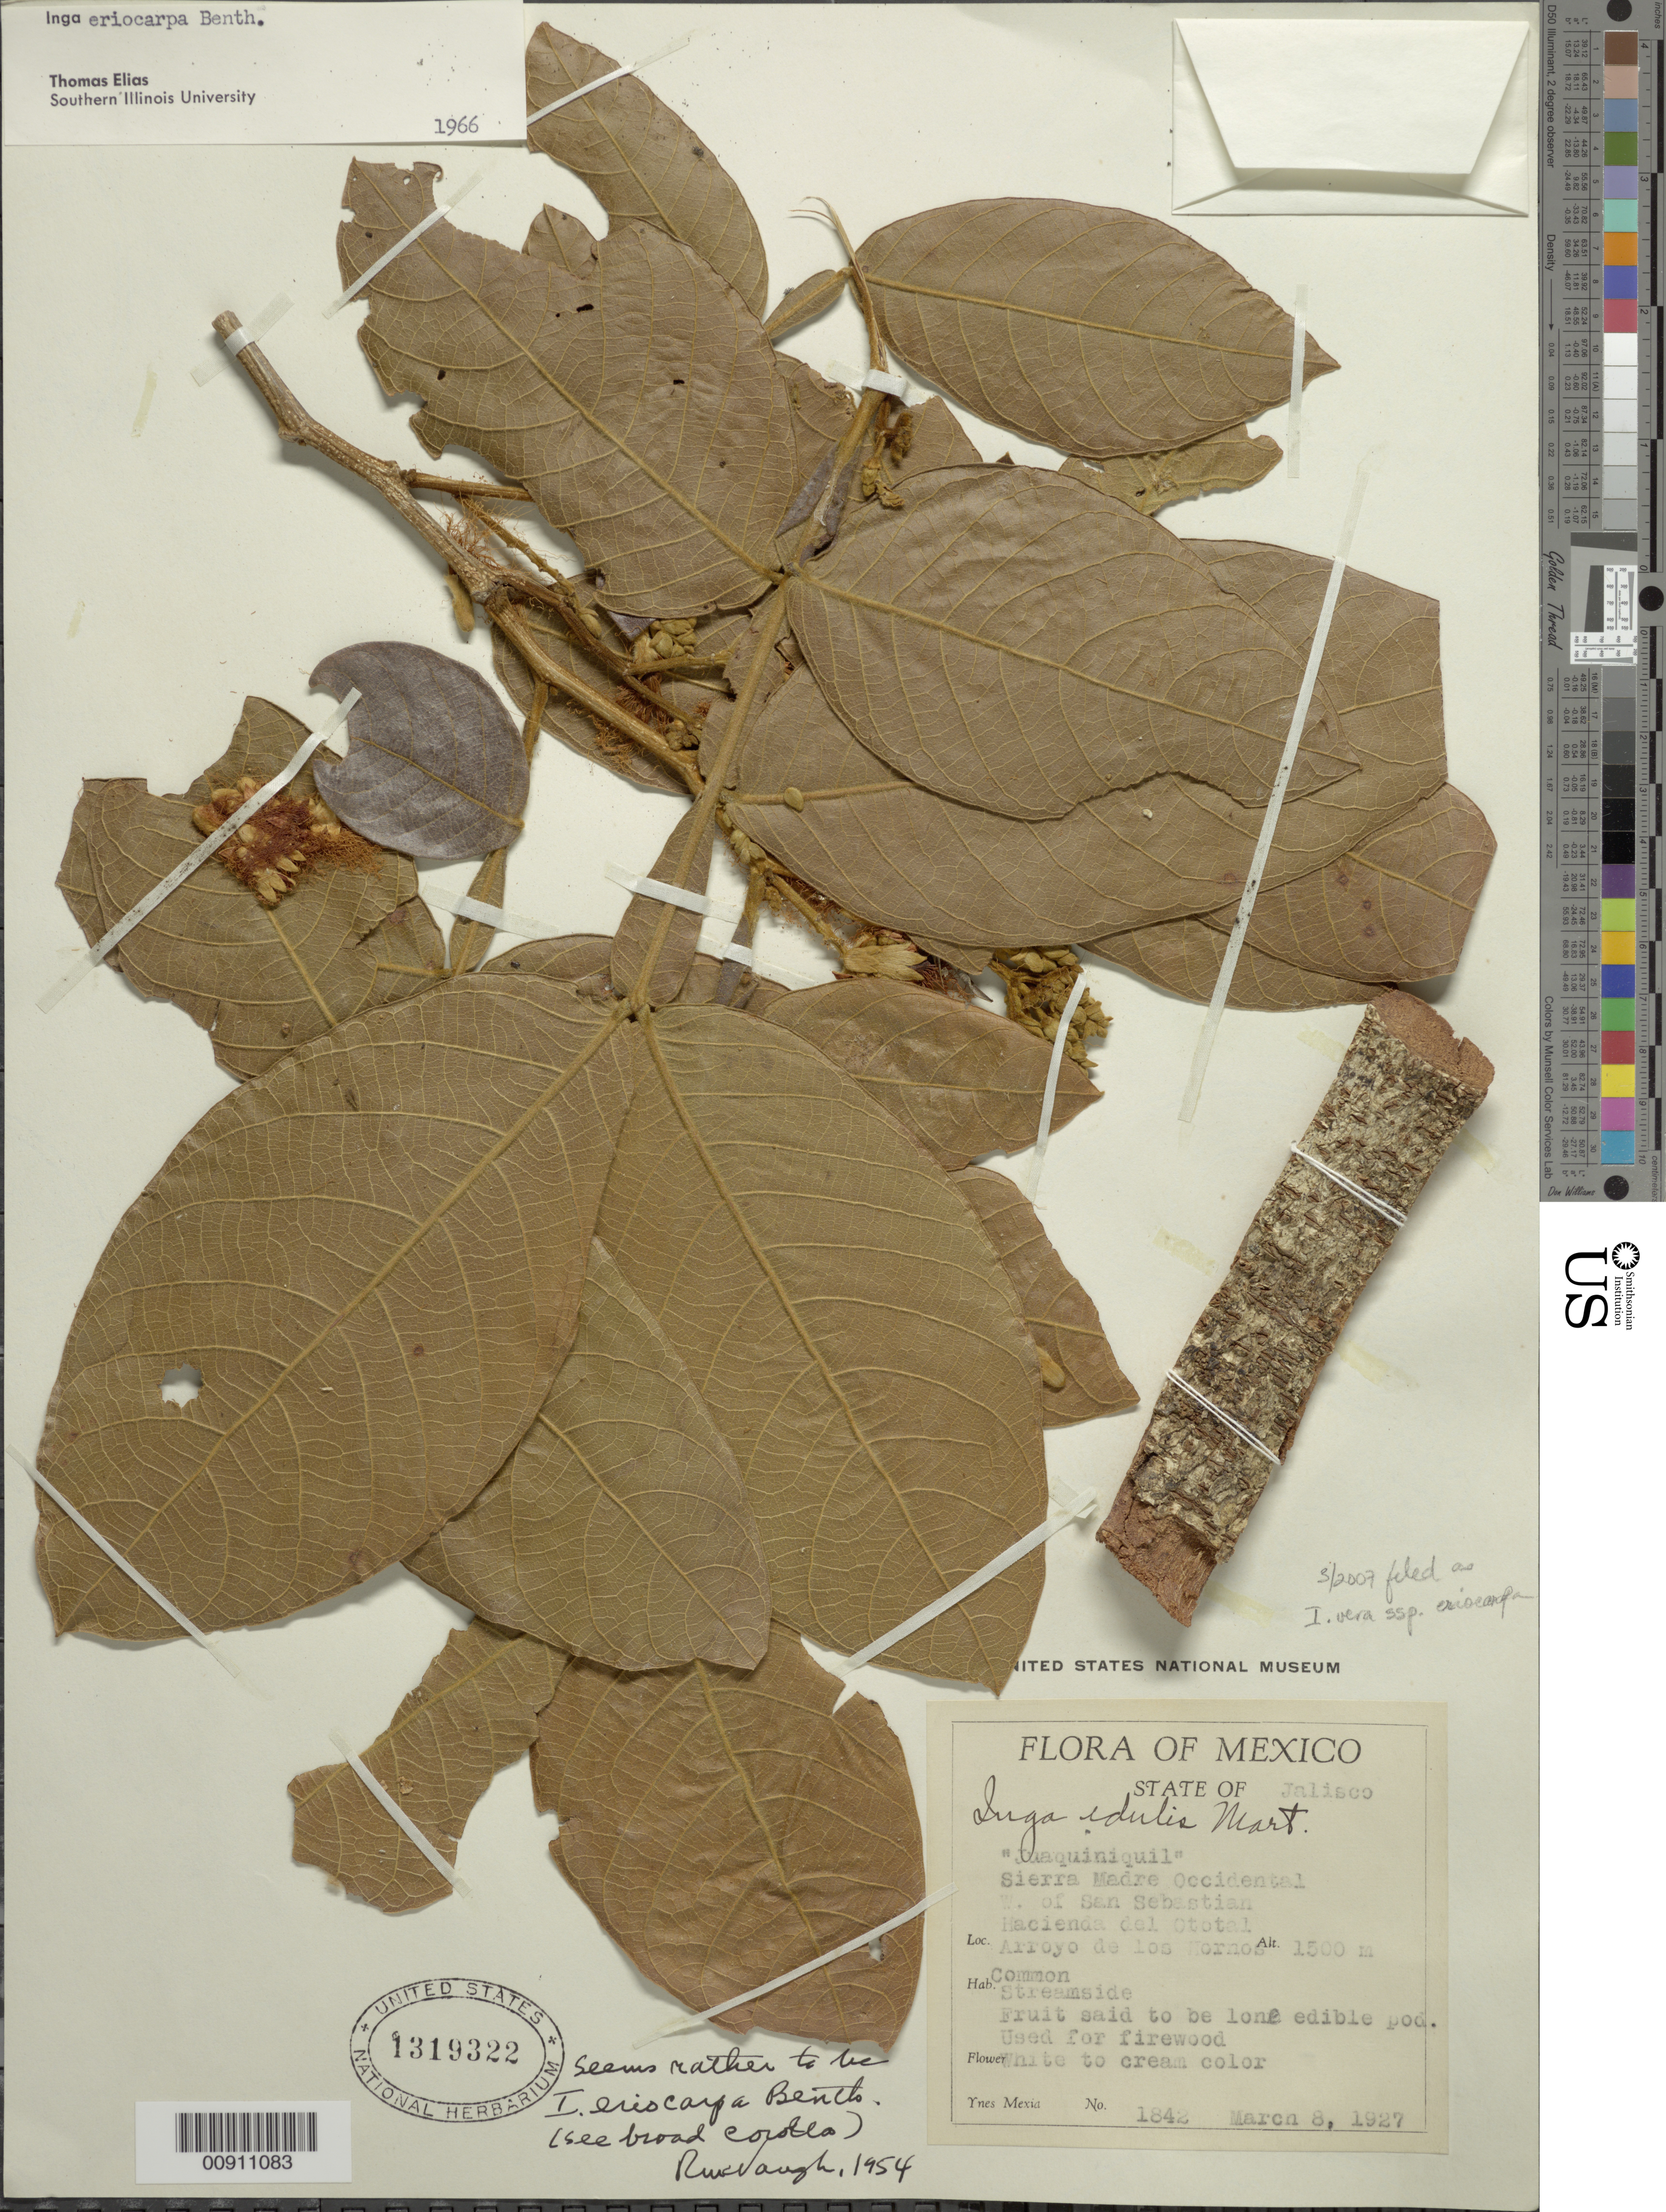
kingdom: Plantae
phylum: Tracheophyta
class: Magnoliopsida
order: Fabales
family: Fabaceae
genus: Inga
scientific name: Inga vera subsp. eriocarpa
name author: (Benth.) J. León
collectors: Y. Mexia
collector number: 1842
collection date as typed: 08 Mar 1927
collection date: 1927-03-08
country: Mexico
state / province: Jalisco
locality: State of Jalisco, Sierra Madre Occidental, W of San Sebastián, Hacienda del Ototal, Arroyo de los Hornos.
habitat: Streamside.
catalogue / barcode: US 1319322